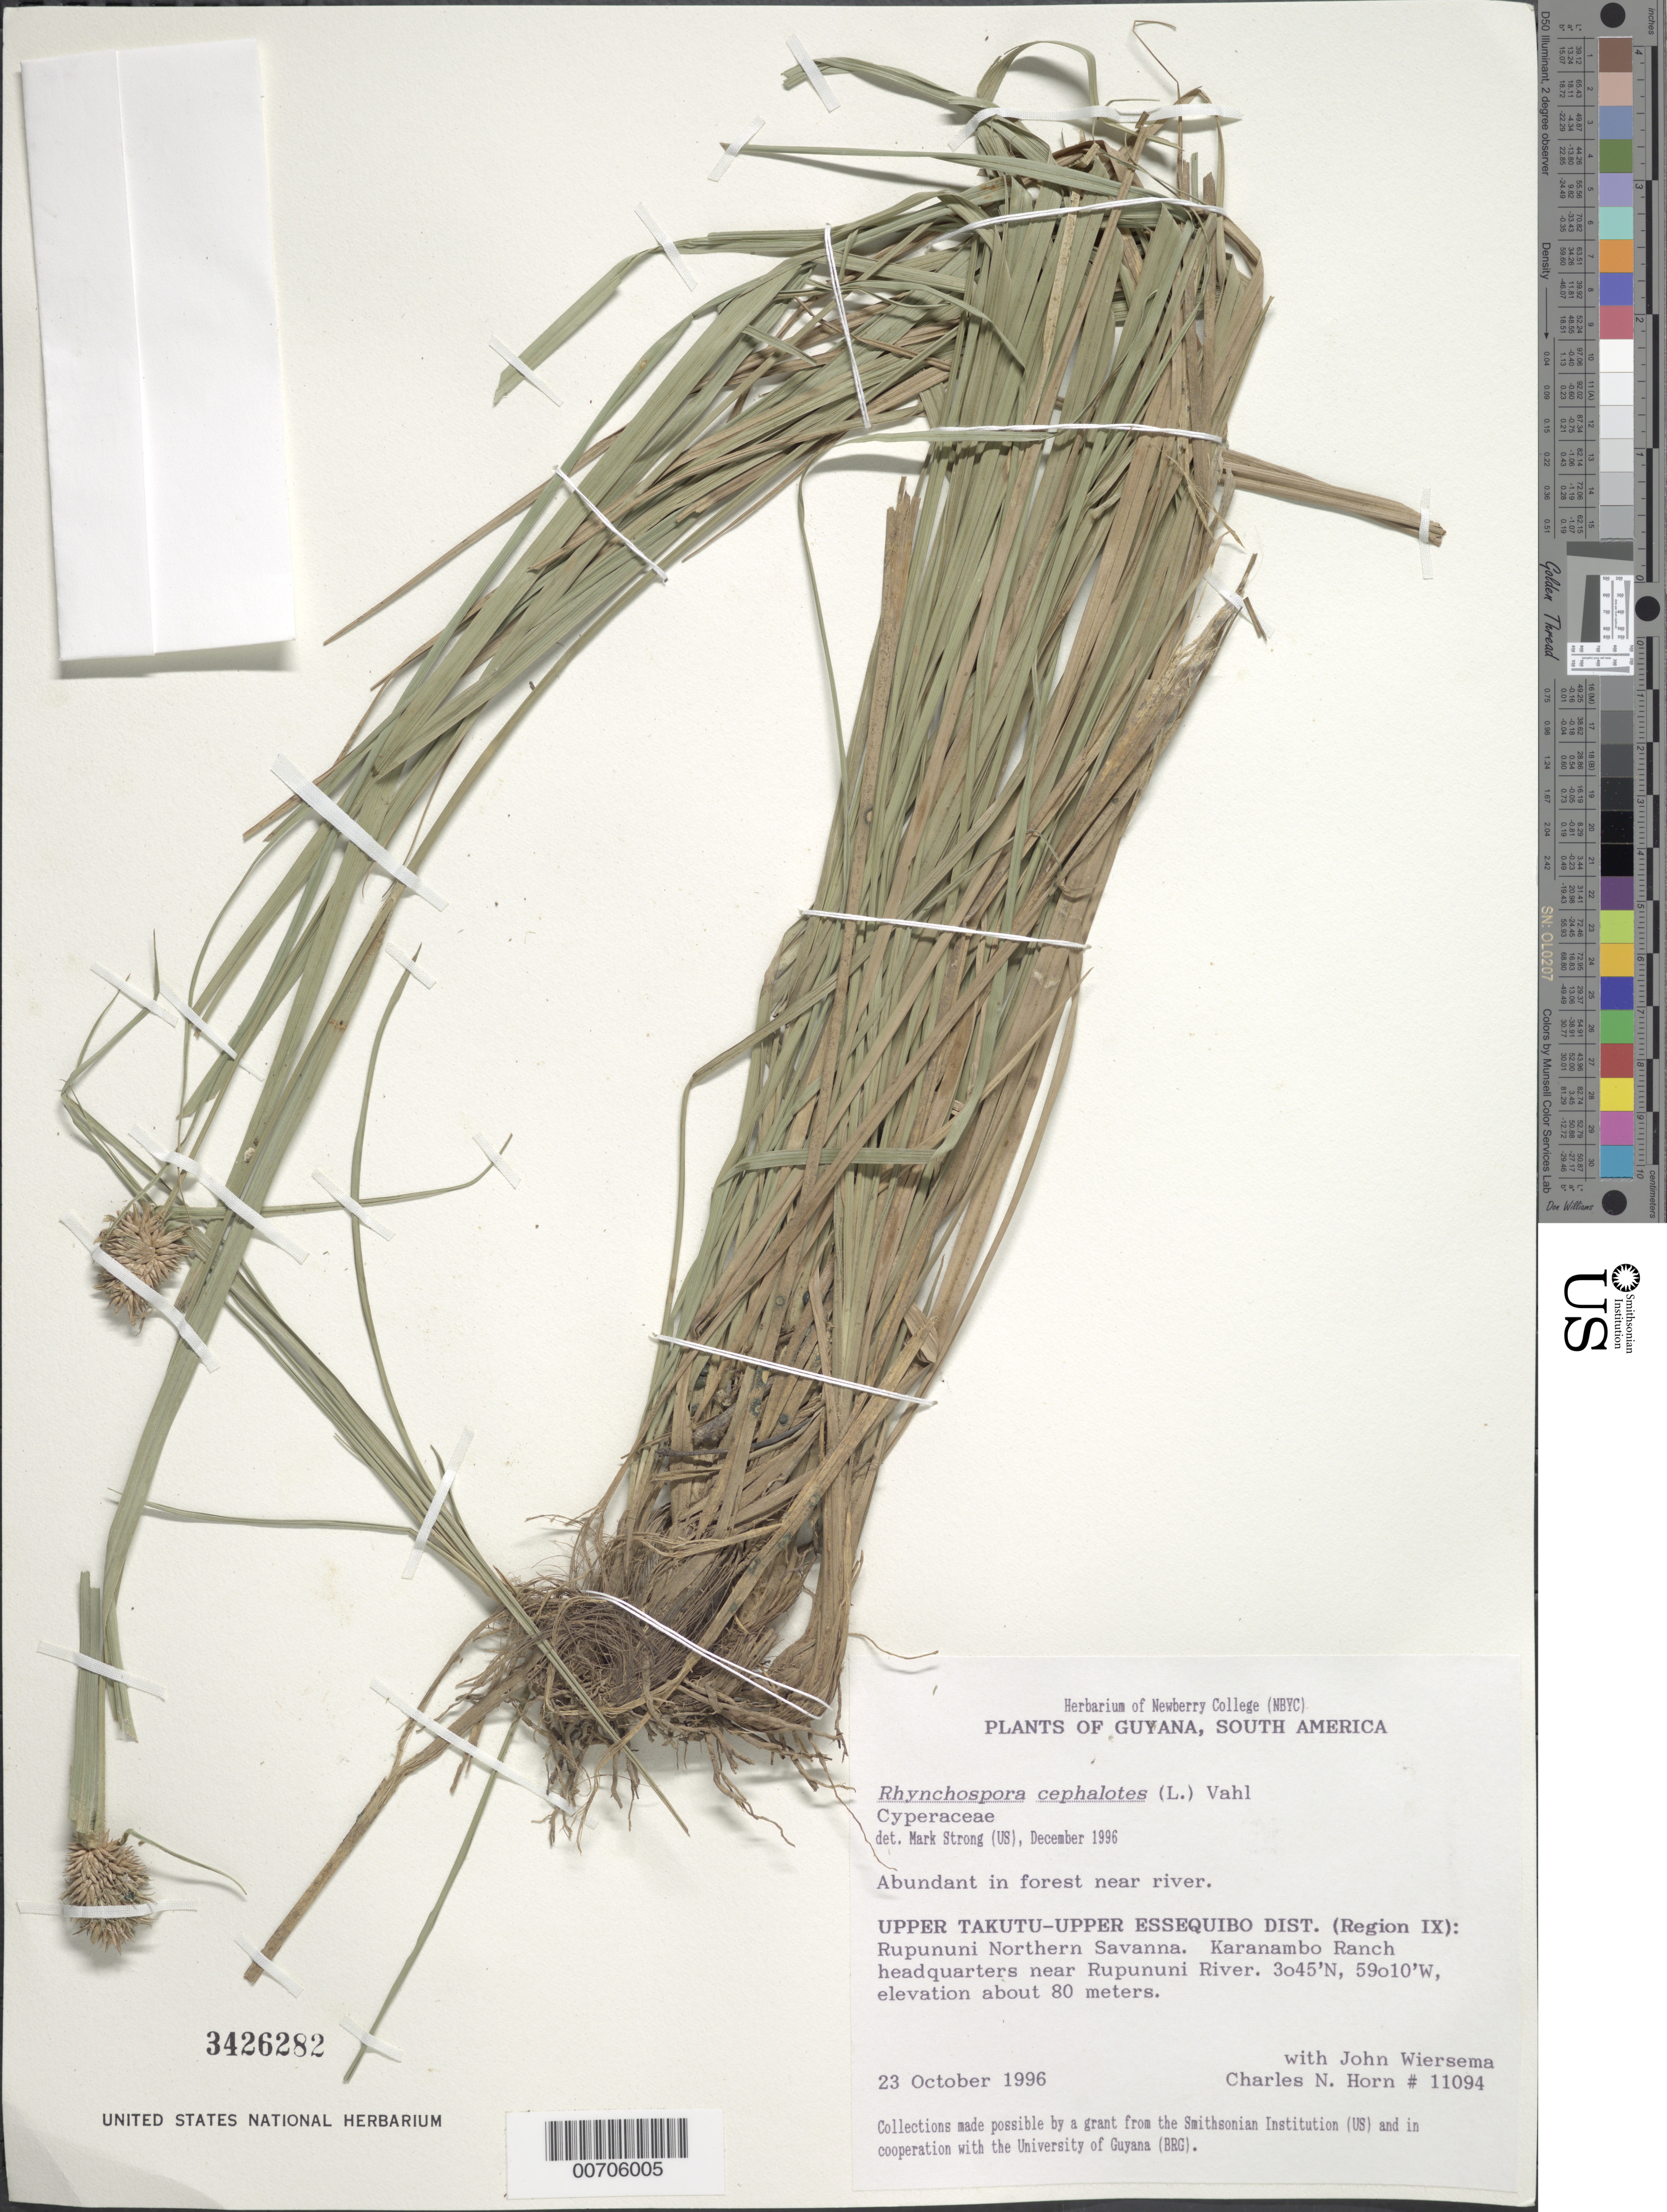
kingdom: Plantae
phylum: Tracheophyta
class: Liliopsida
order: Poales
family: Cyperaceae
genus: Rhynchospora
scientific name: Rhynchospora cephalotes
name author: (L.) Vahl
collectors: J. H. Wiersema & C. N. Horn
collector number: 11094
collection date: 1996-10-23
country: Guyana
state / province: U. Takutu-U. Essequibo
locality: (Region IX): Rupununi Northern Savanna. Karanambo Ranch headquarters near Rupununi River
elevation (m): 80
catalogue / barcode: US 3426282